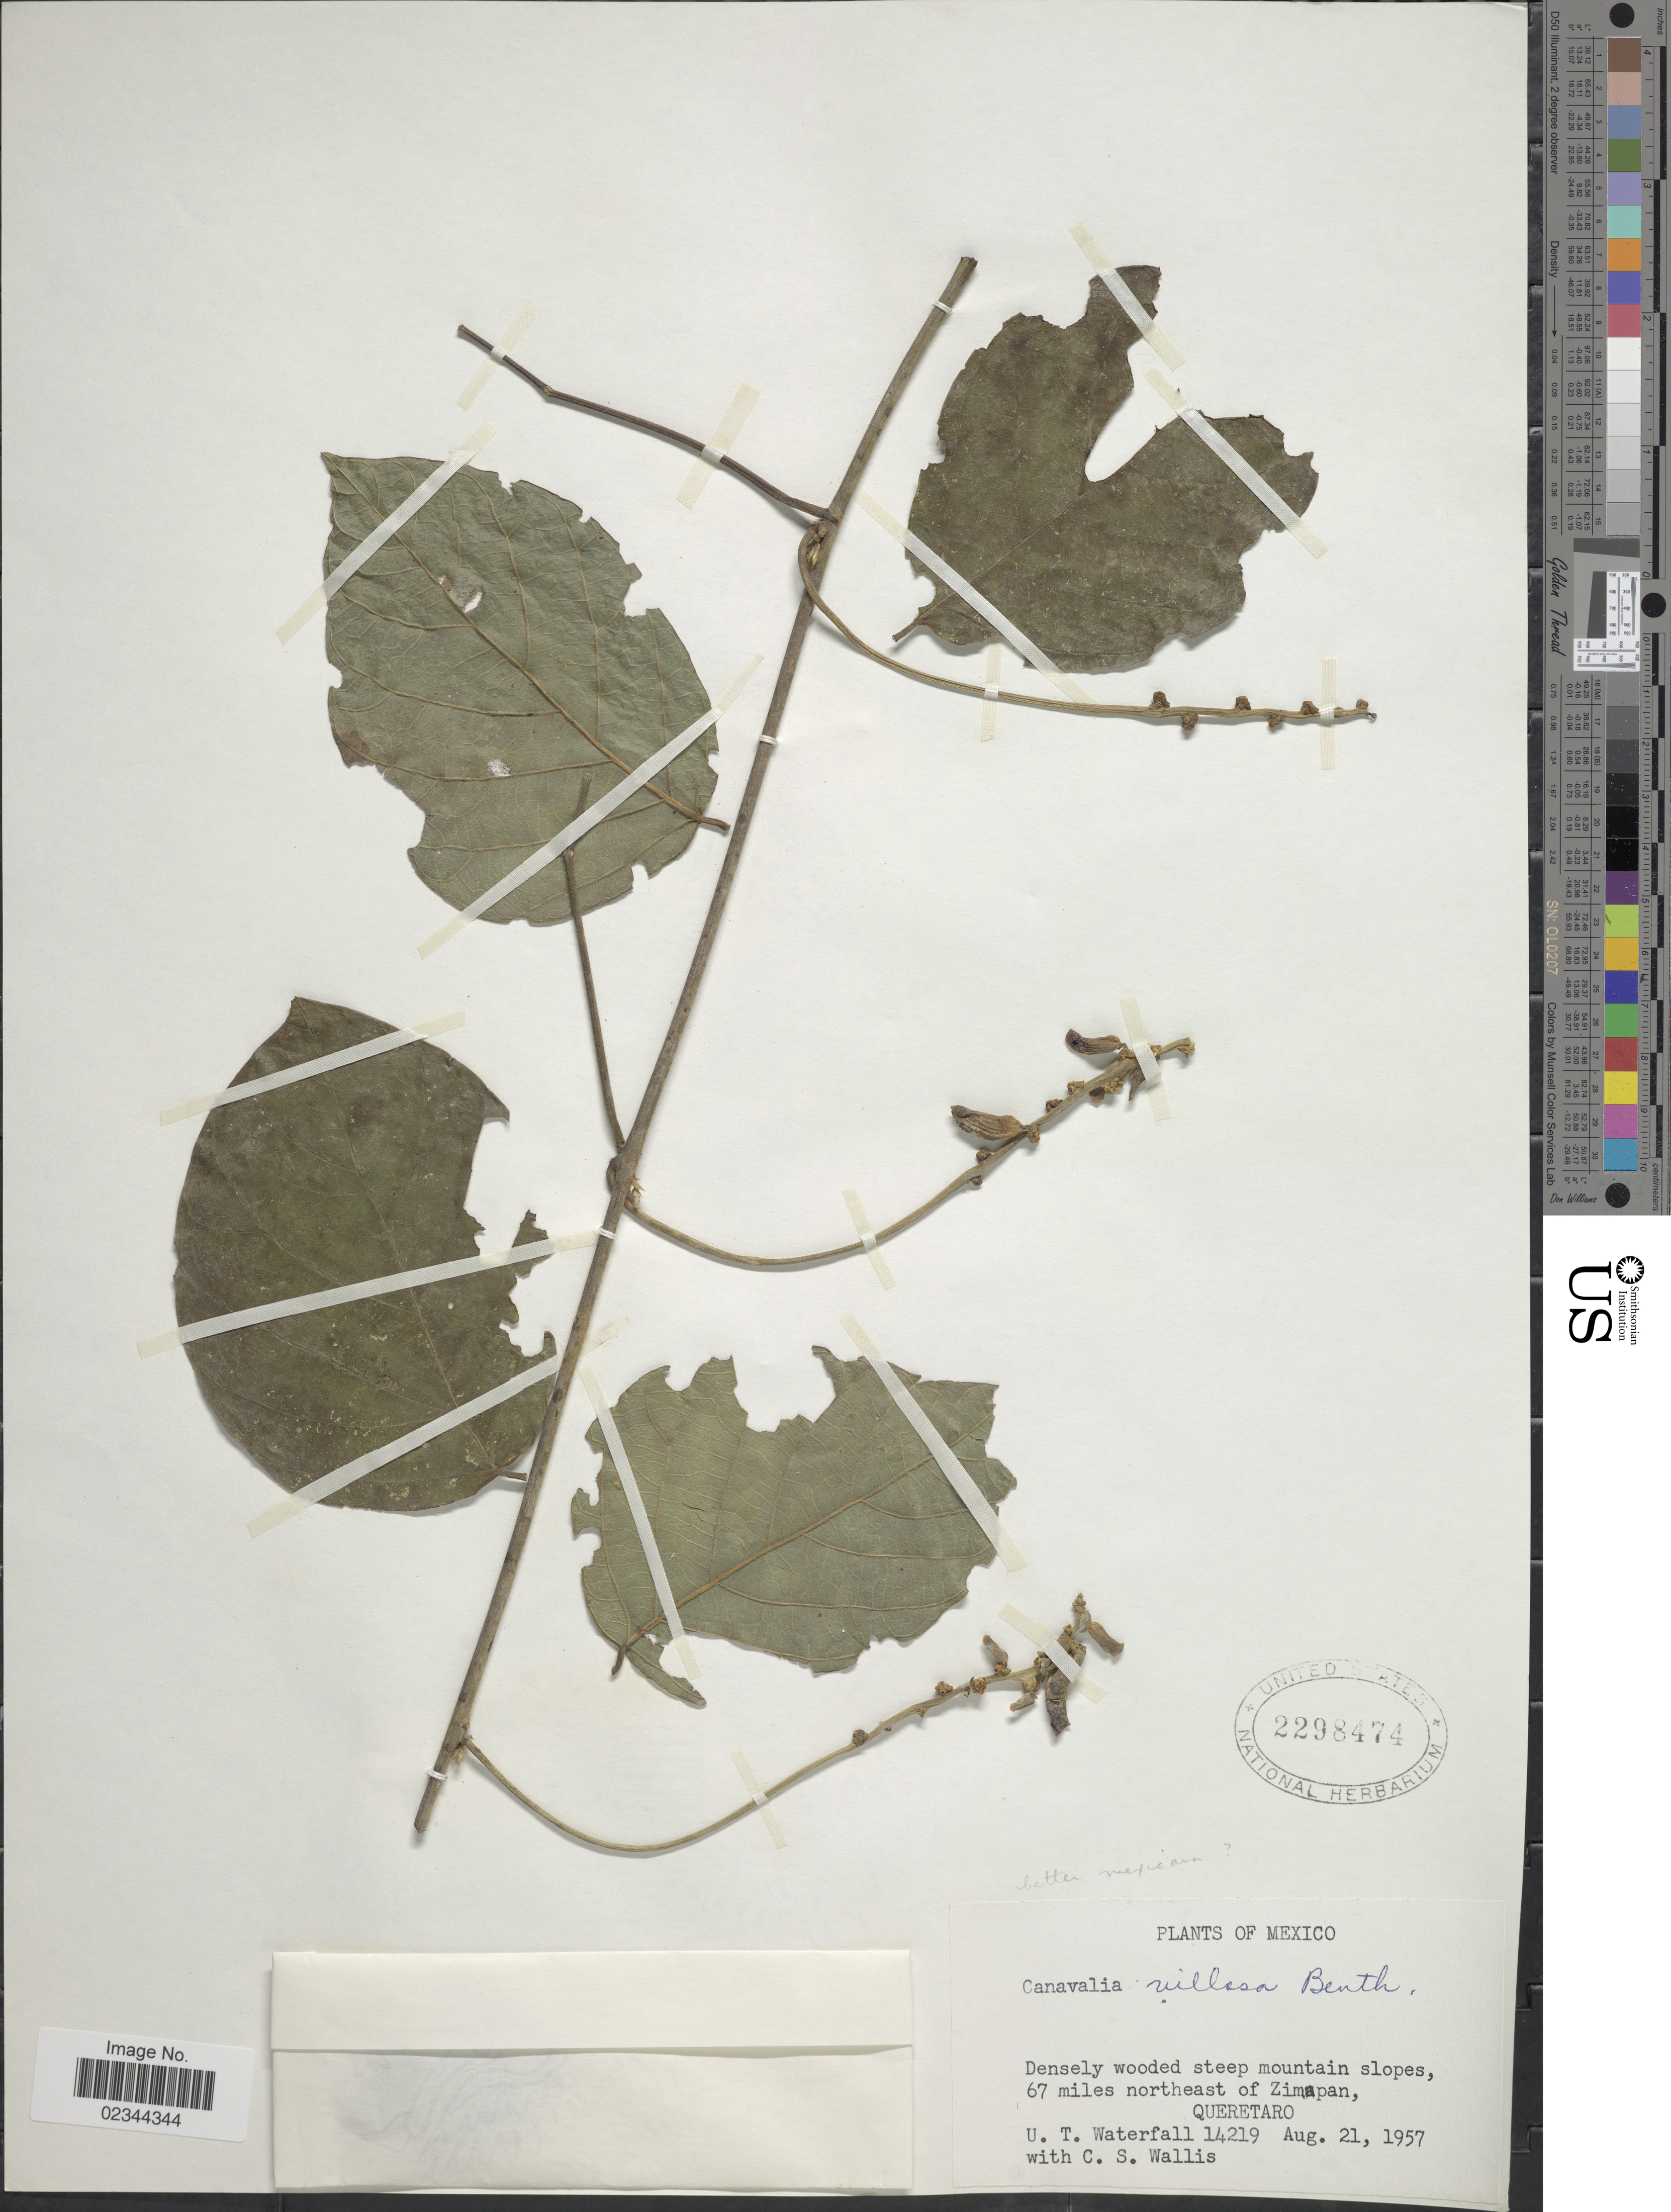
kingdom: Plantae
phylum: Tracheophyta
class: Magnoliopsida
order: Fabales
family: Fabaceae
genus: Canavalia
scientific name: Canavalia villosa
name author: Benth.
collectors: U. T. Waterfall & C. S. Wallis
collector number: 14219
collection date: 1957-08-21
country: Mexico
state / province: Querétaro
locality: Steep mountain slopes, 67 miles northeast of Zimapan.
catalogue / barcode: US 2298474